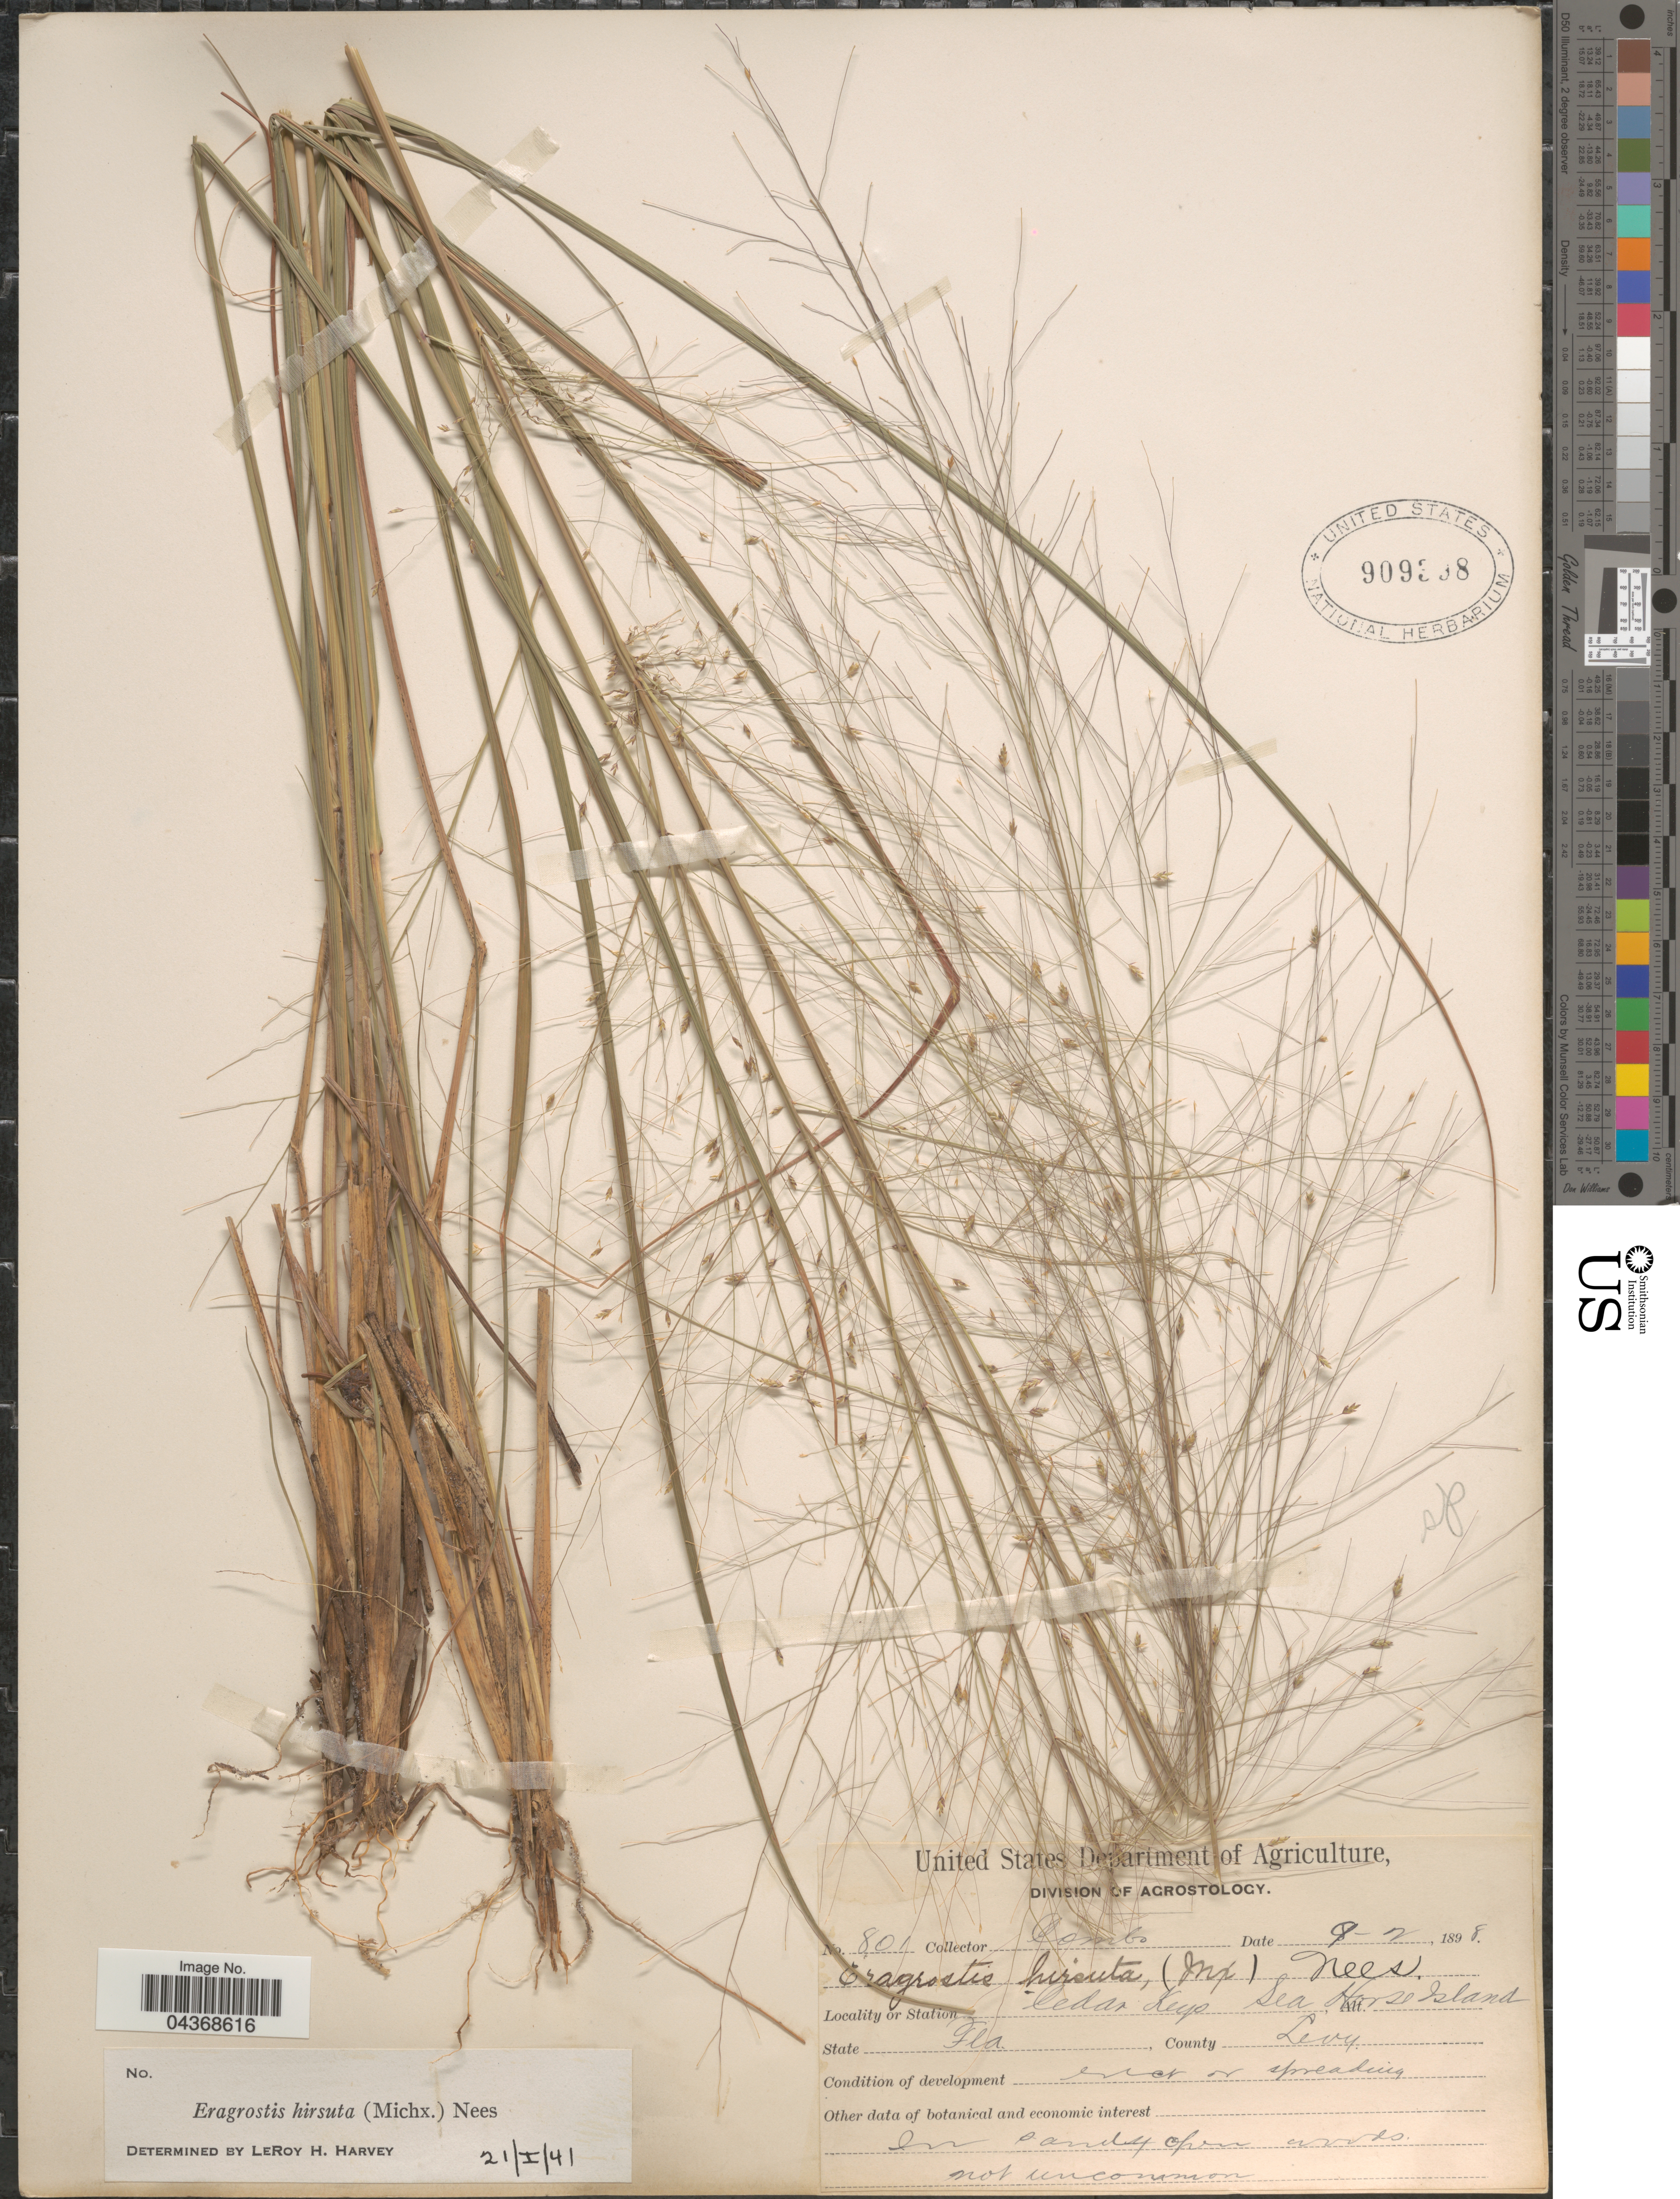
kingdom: Plantae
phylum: Tracheophyta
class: Liliopsida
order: Poales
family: Poaceae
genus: Eragrostis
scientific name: Eragrostis hirsuta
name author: (Michx.) Nees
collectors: -. Combs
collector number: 801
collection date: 1898-09-02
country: United States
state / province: Florida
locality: Cedar Keys Sea Horse Island. County Levy.